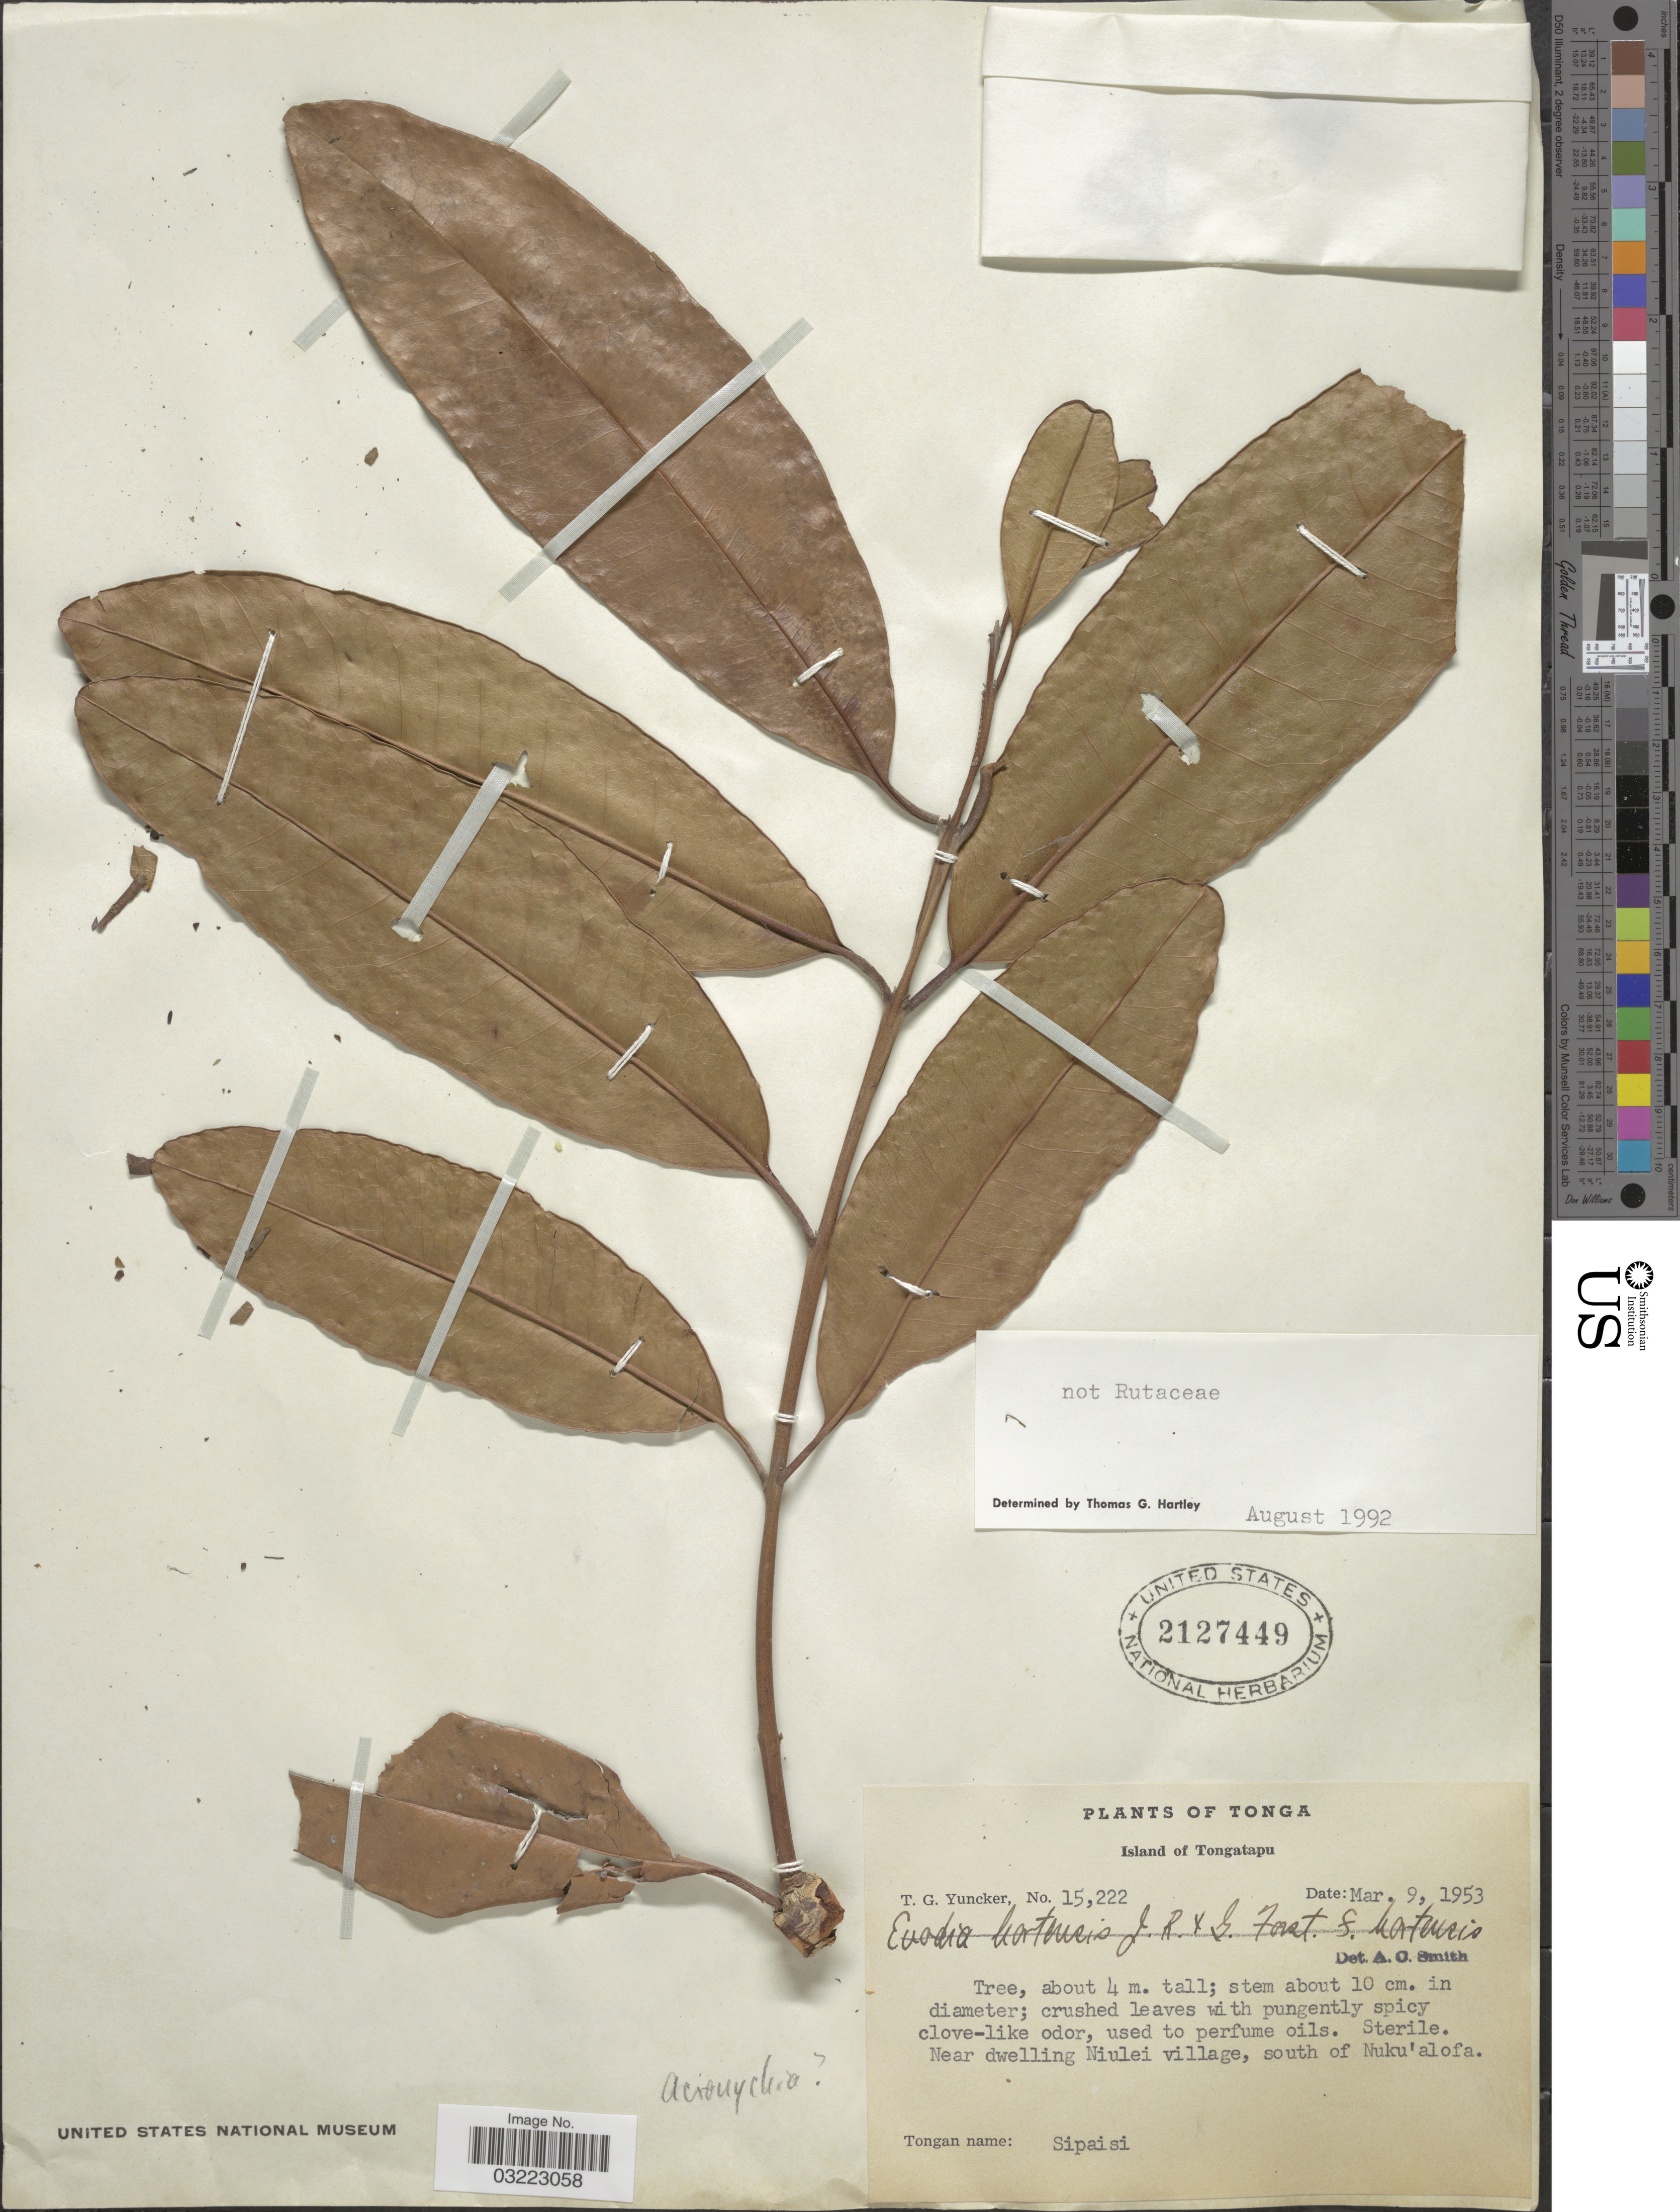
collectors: T. G. Yuncker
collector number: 15222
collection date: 1953-03-09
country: Tonga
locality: Island of Tongatapu. Near dwelling Niulei village, south of Nuku'alofa.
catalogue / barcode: US 2127449